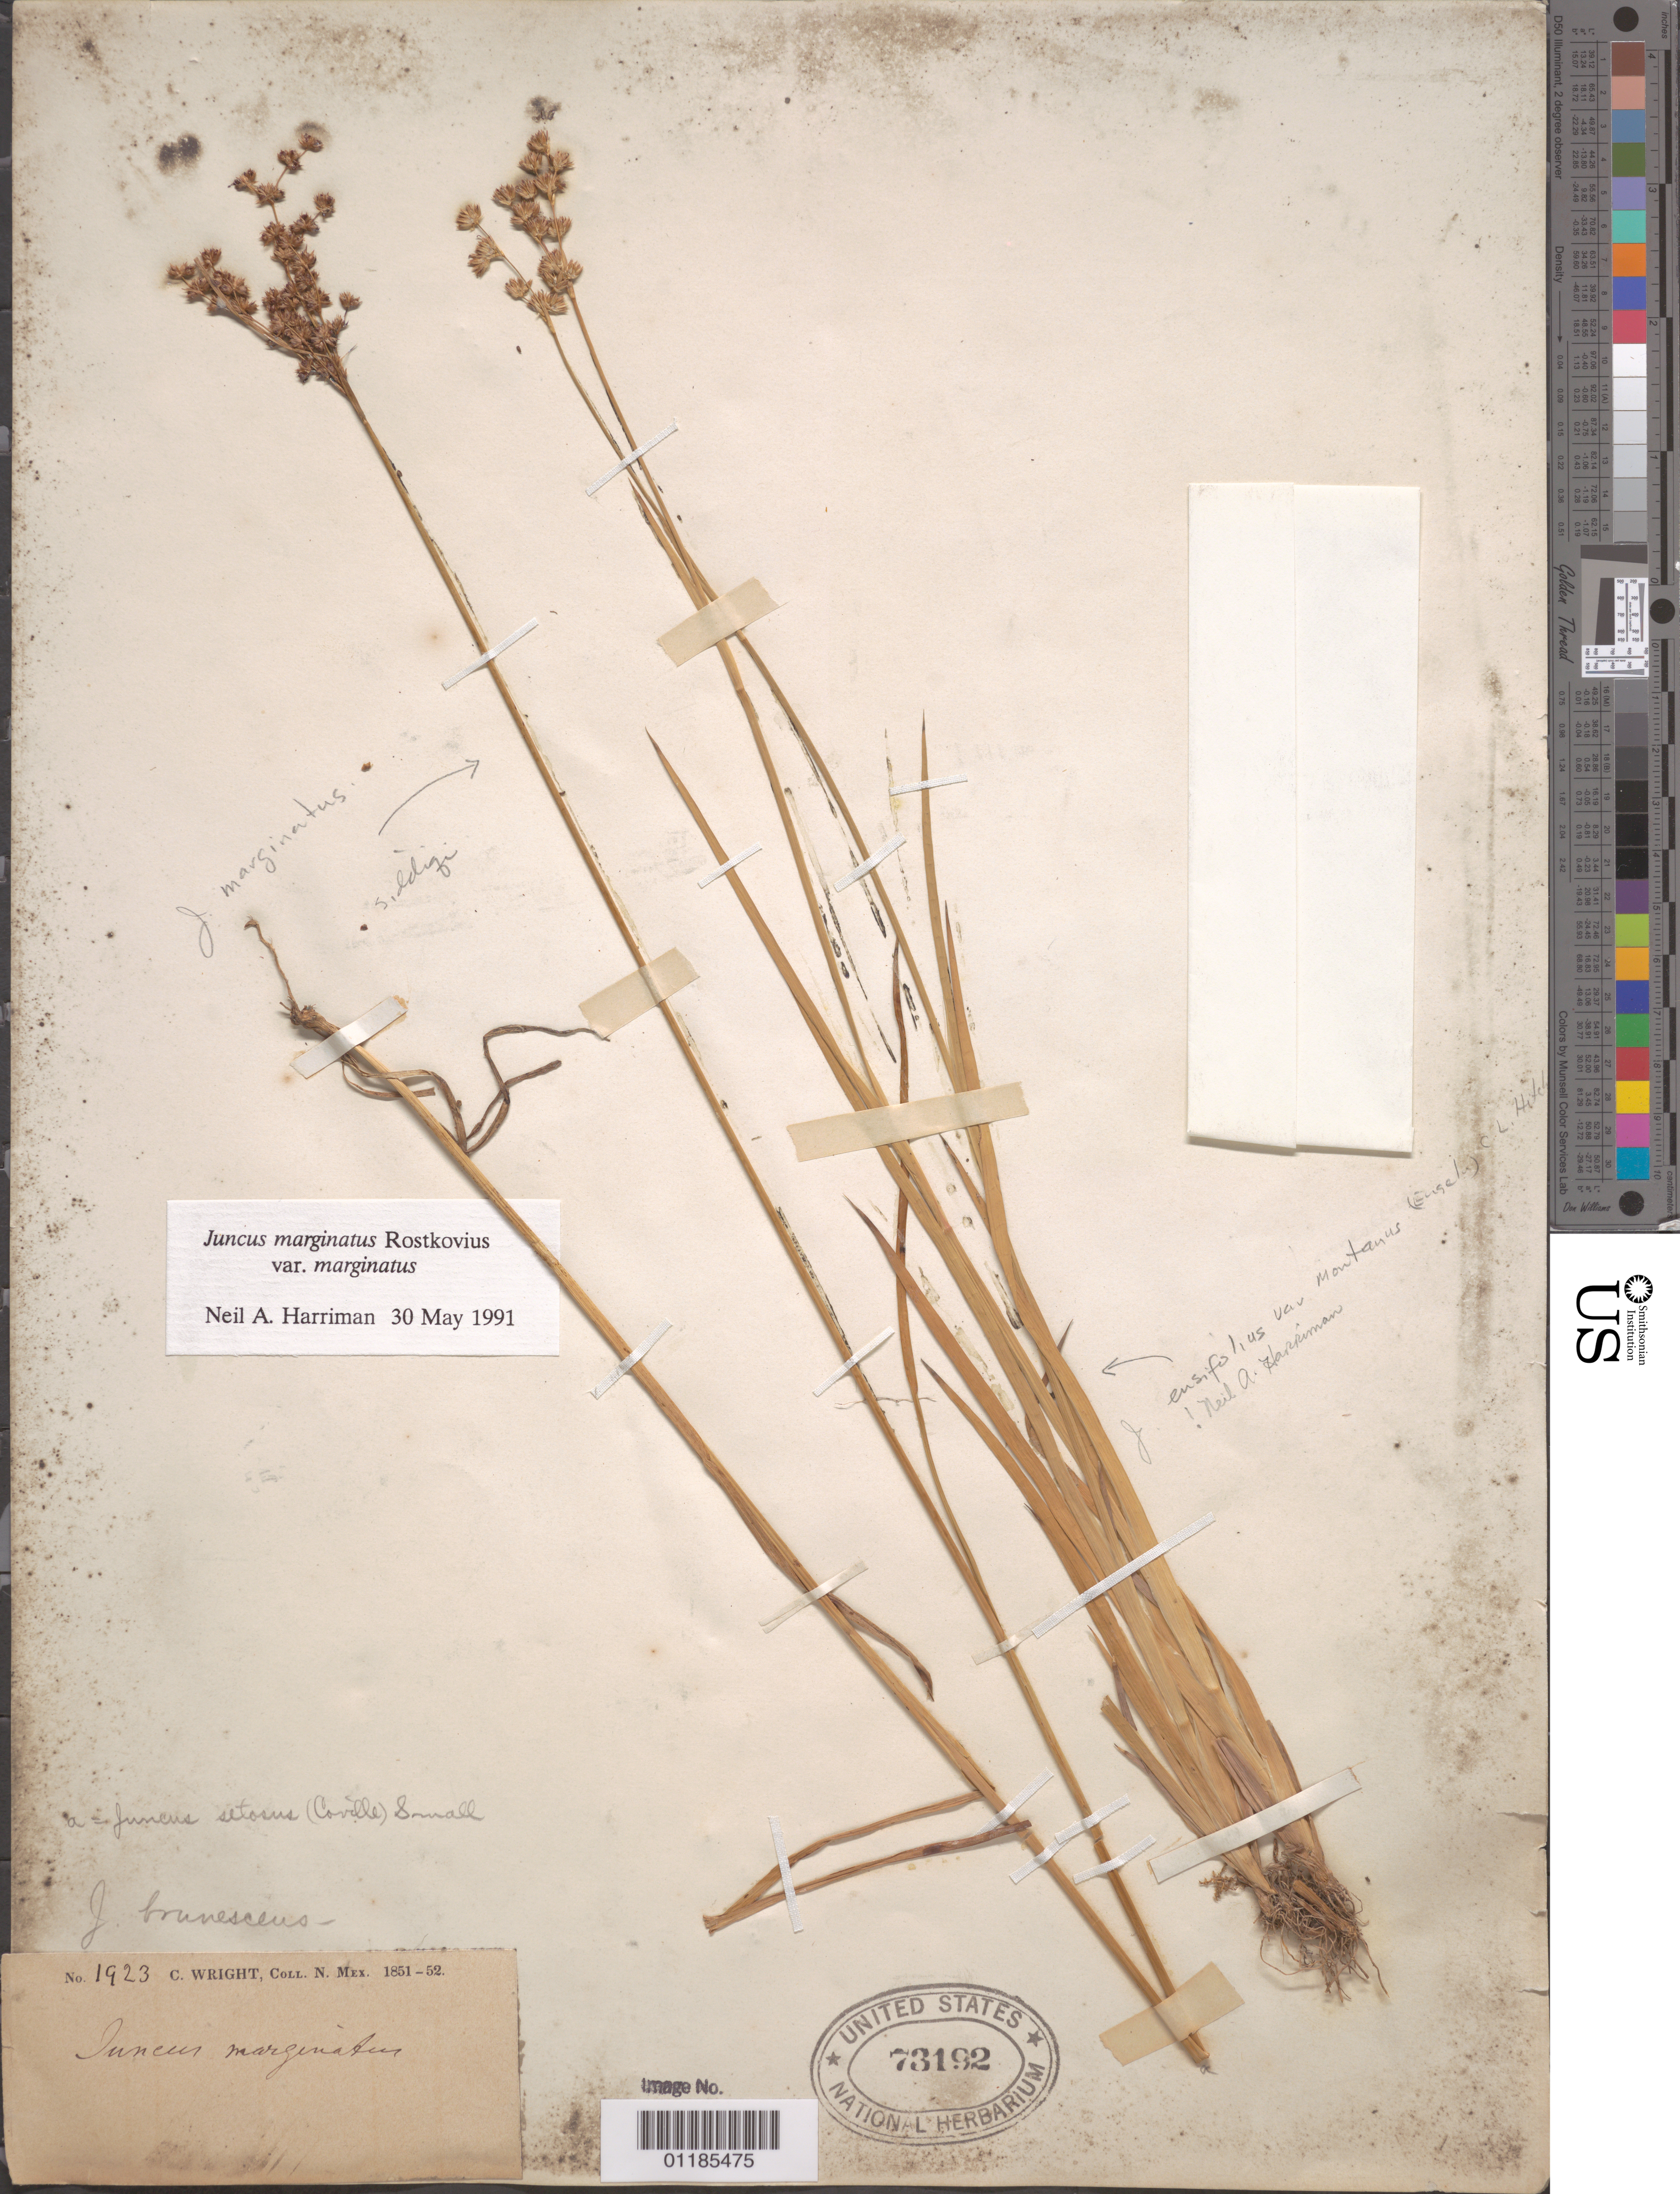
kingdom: Plantae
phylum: Tracheophyta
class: Liliopsida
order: Poales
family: Juncaceae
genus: Juncus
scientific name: Juncus mertensianus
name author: Bong.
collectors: C. Wright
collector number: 1923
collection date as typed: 1851 to -- --- 1852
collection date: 1851/1852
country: United States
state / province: New Mexico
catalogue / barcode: US 73192